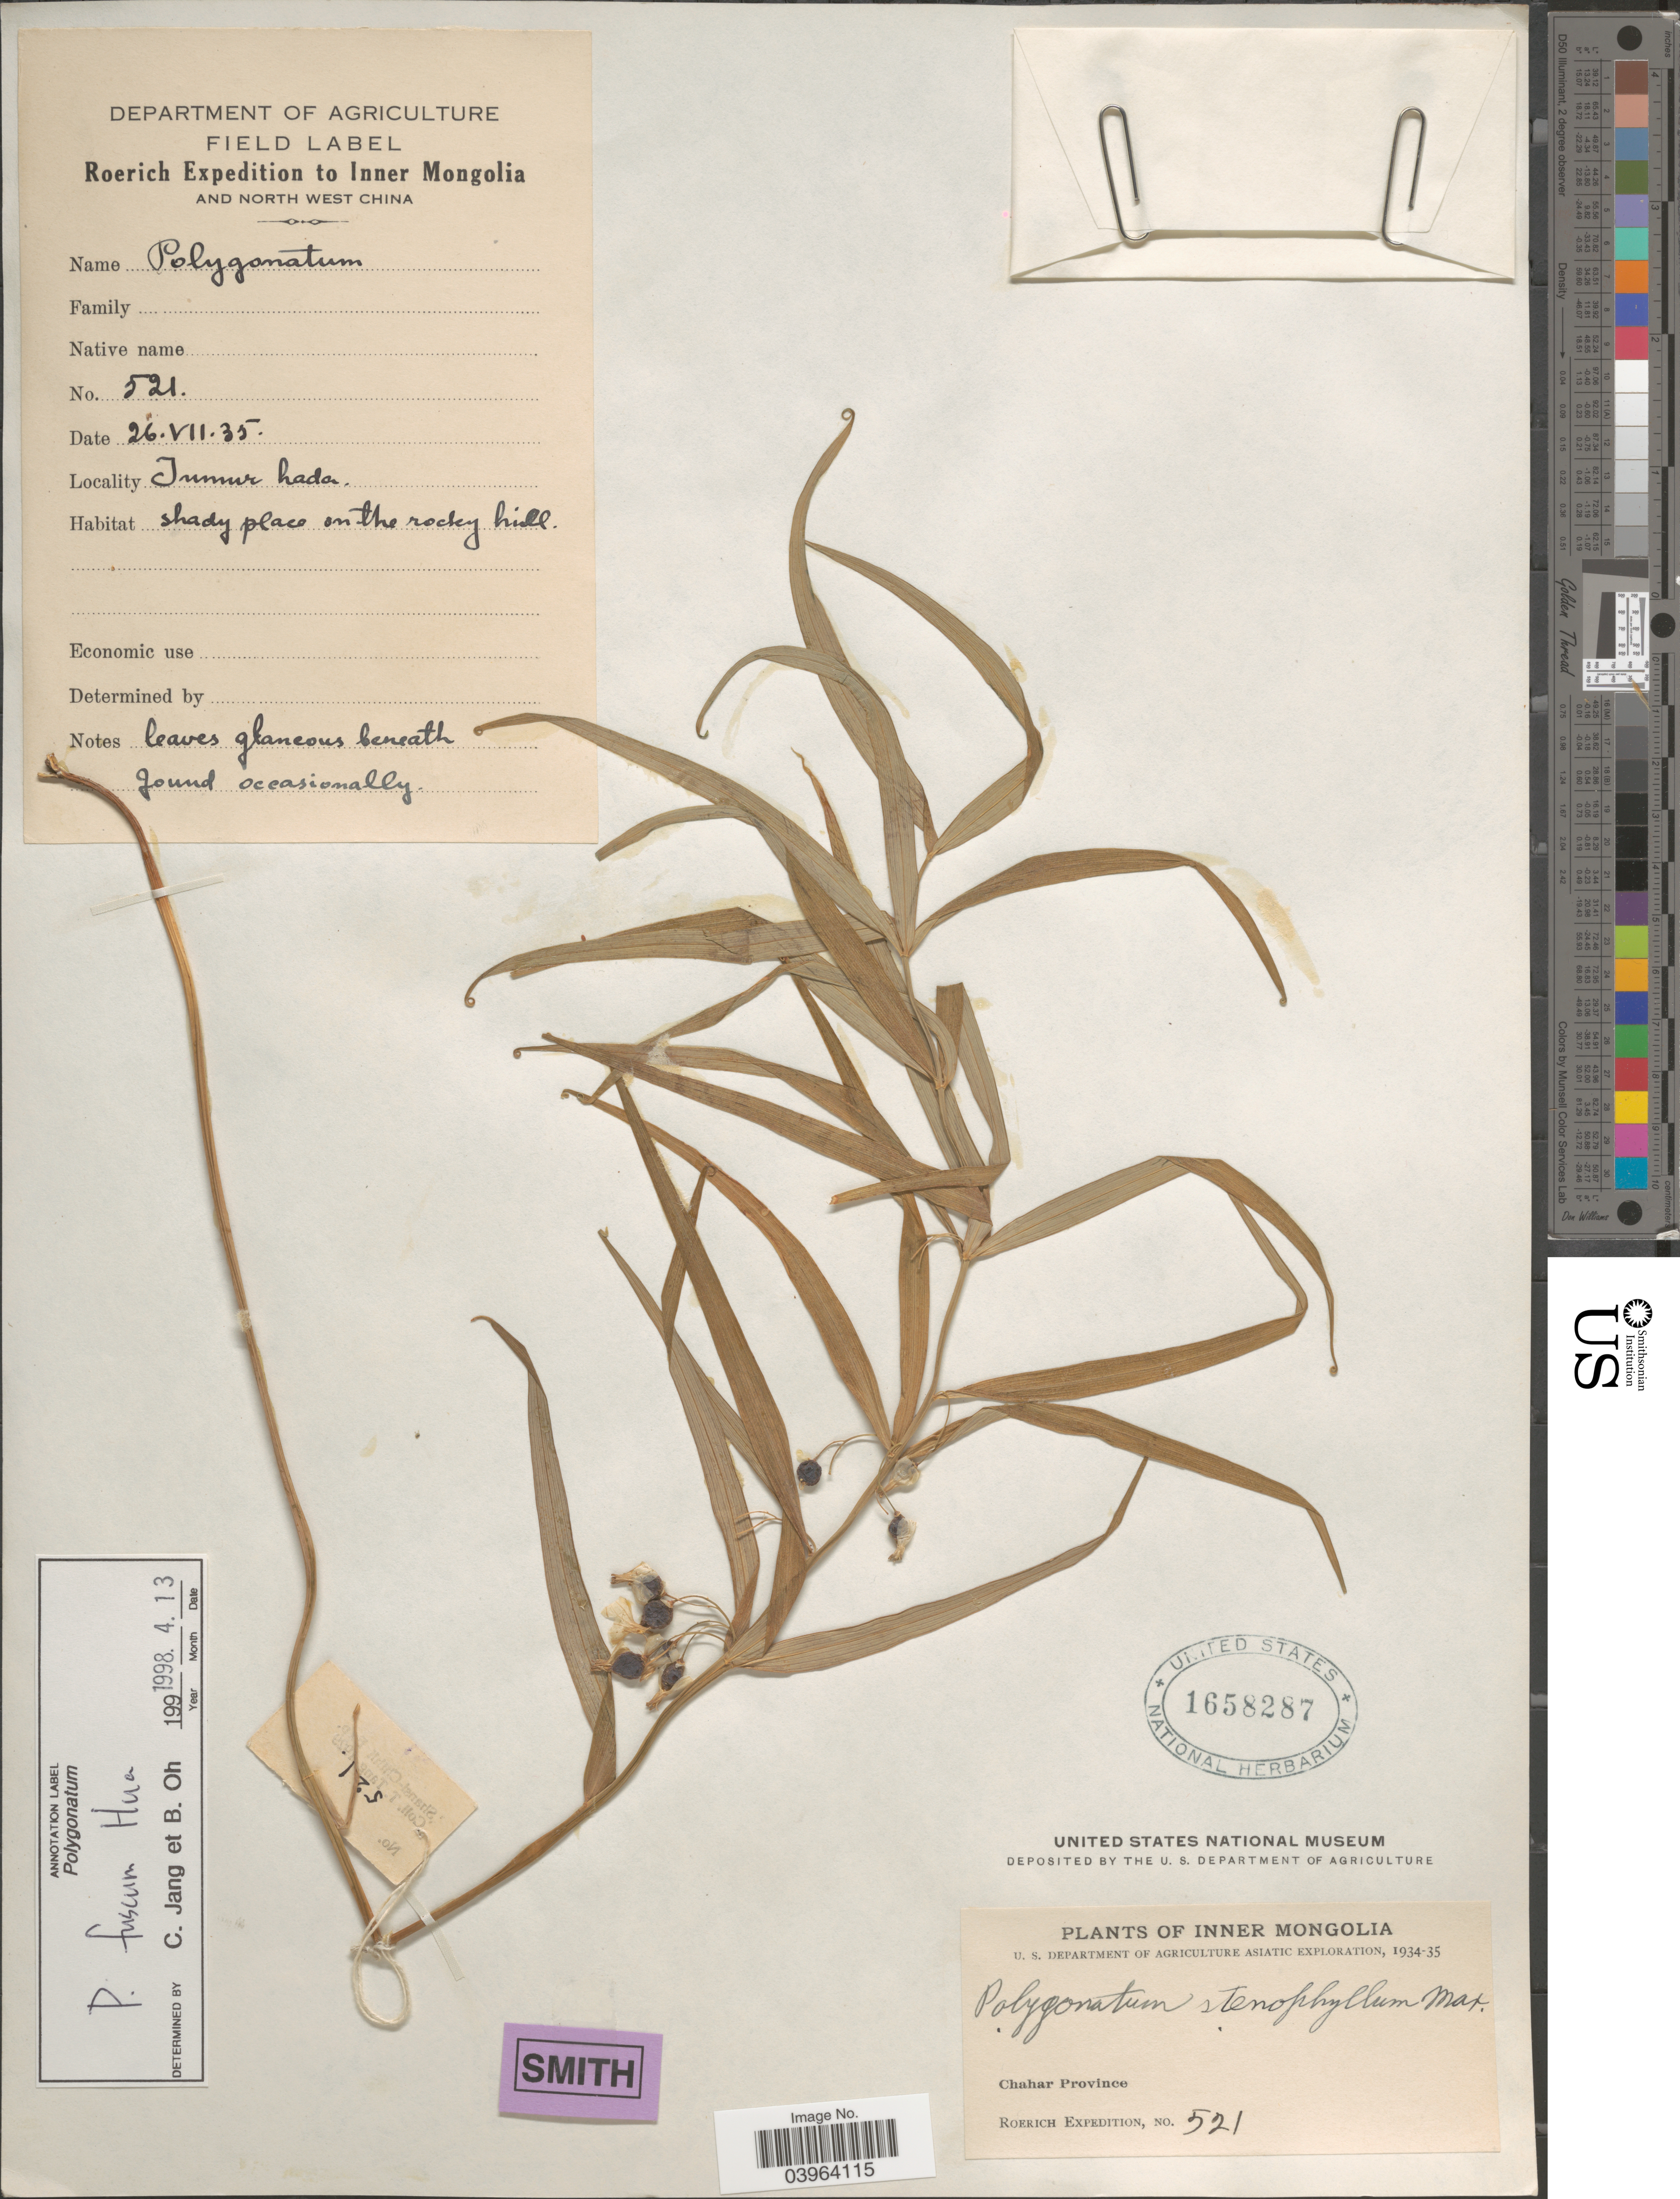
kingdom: Plantae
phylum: Tracheophyta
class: Liliopsida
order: Asparagales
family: Asparagaceae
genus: Polygonatum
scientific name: Polygonatum fuscum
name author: Hua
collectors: Roerich Expedition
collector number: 521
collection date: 1935-07-26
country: China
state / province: Nei Monggol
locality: Inner Mongolia and North West China. Jumur hada. Chahar Province.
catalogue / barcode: US 1658287